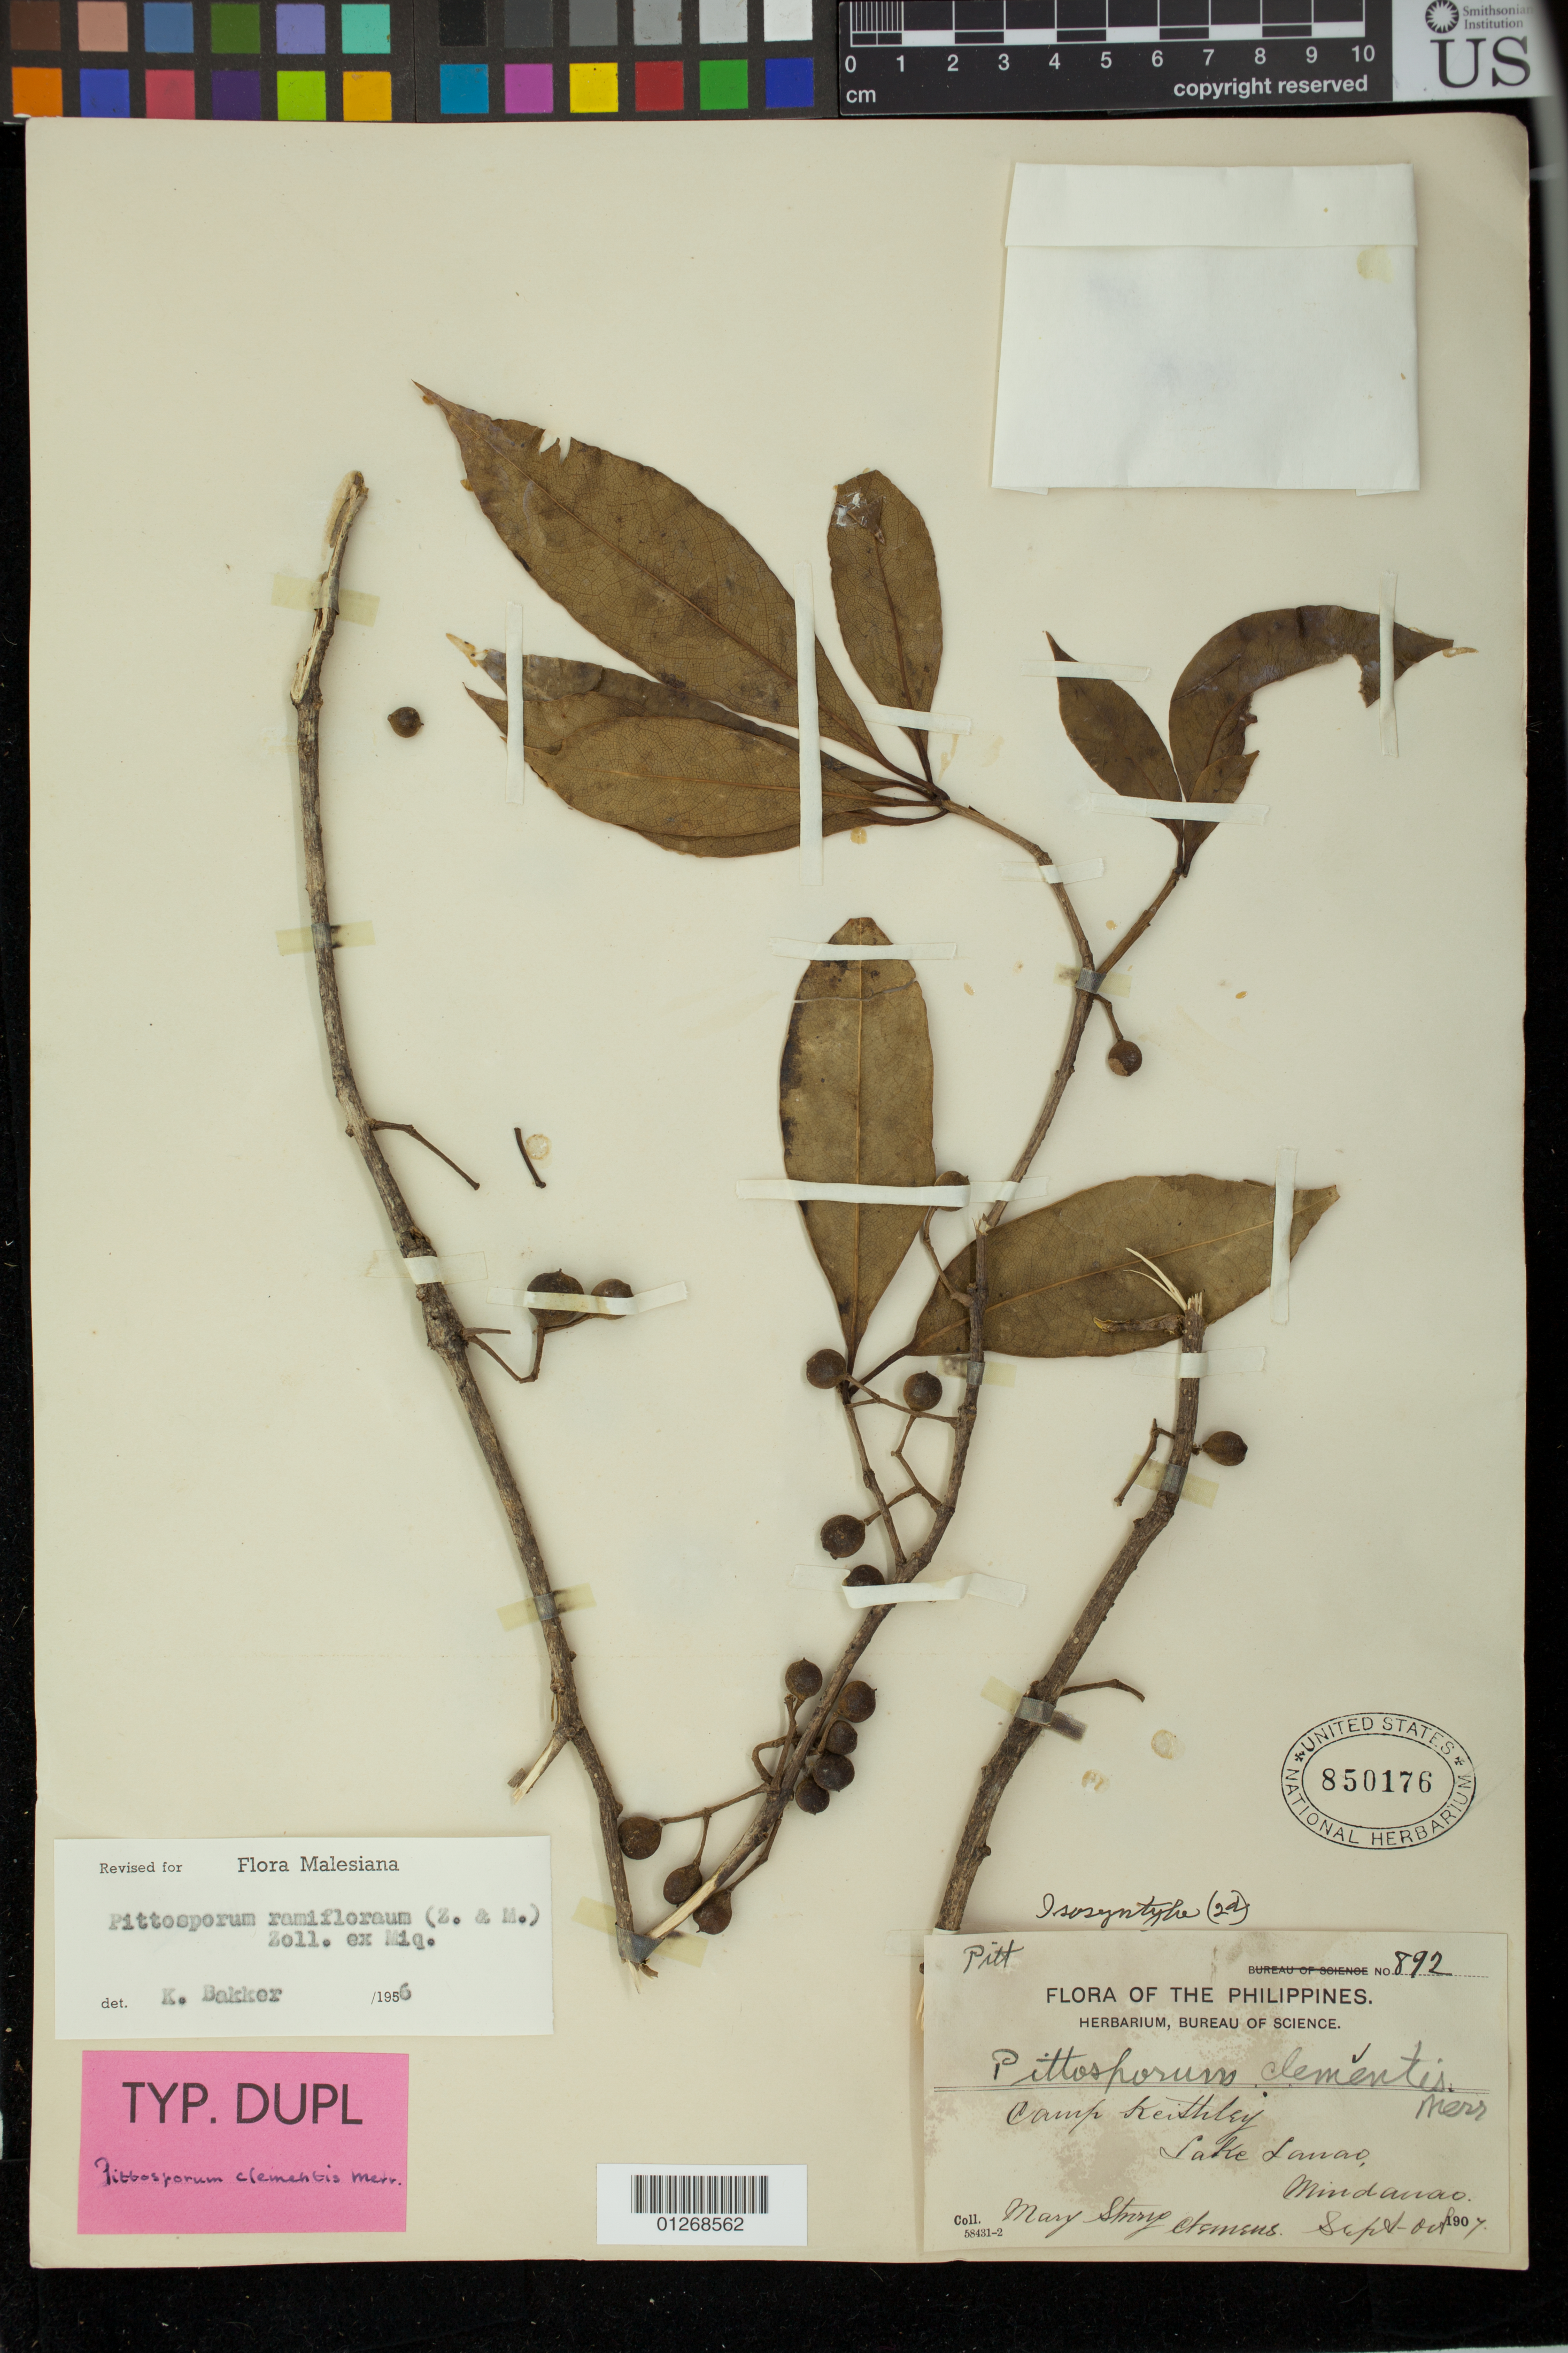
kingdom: Plantae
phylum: Tracheophyta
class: Magnoliopsida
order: Apiales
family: Pittosporaceae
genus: Pittosporum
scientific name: Pittosporum clementis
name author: Merr.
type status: Isosyntype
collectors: M. S. Clemens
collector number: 892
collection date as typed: Sep 1907 to -- Oct 1907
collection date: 1907-09/1907-10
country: Philippines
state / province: Muslim Mindanao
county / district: Lanao del Sur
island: Mindanao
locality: Camp Keithley, Lake Lanao.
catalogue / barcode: US 850176